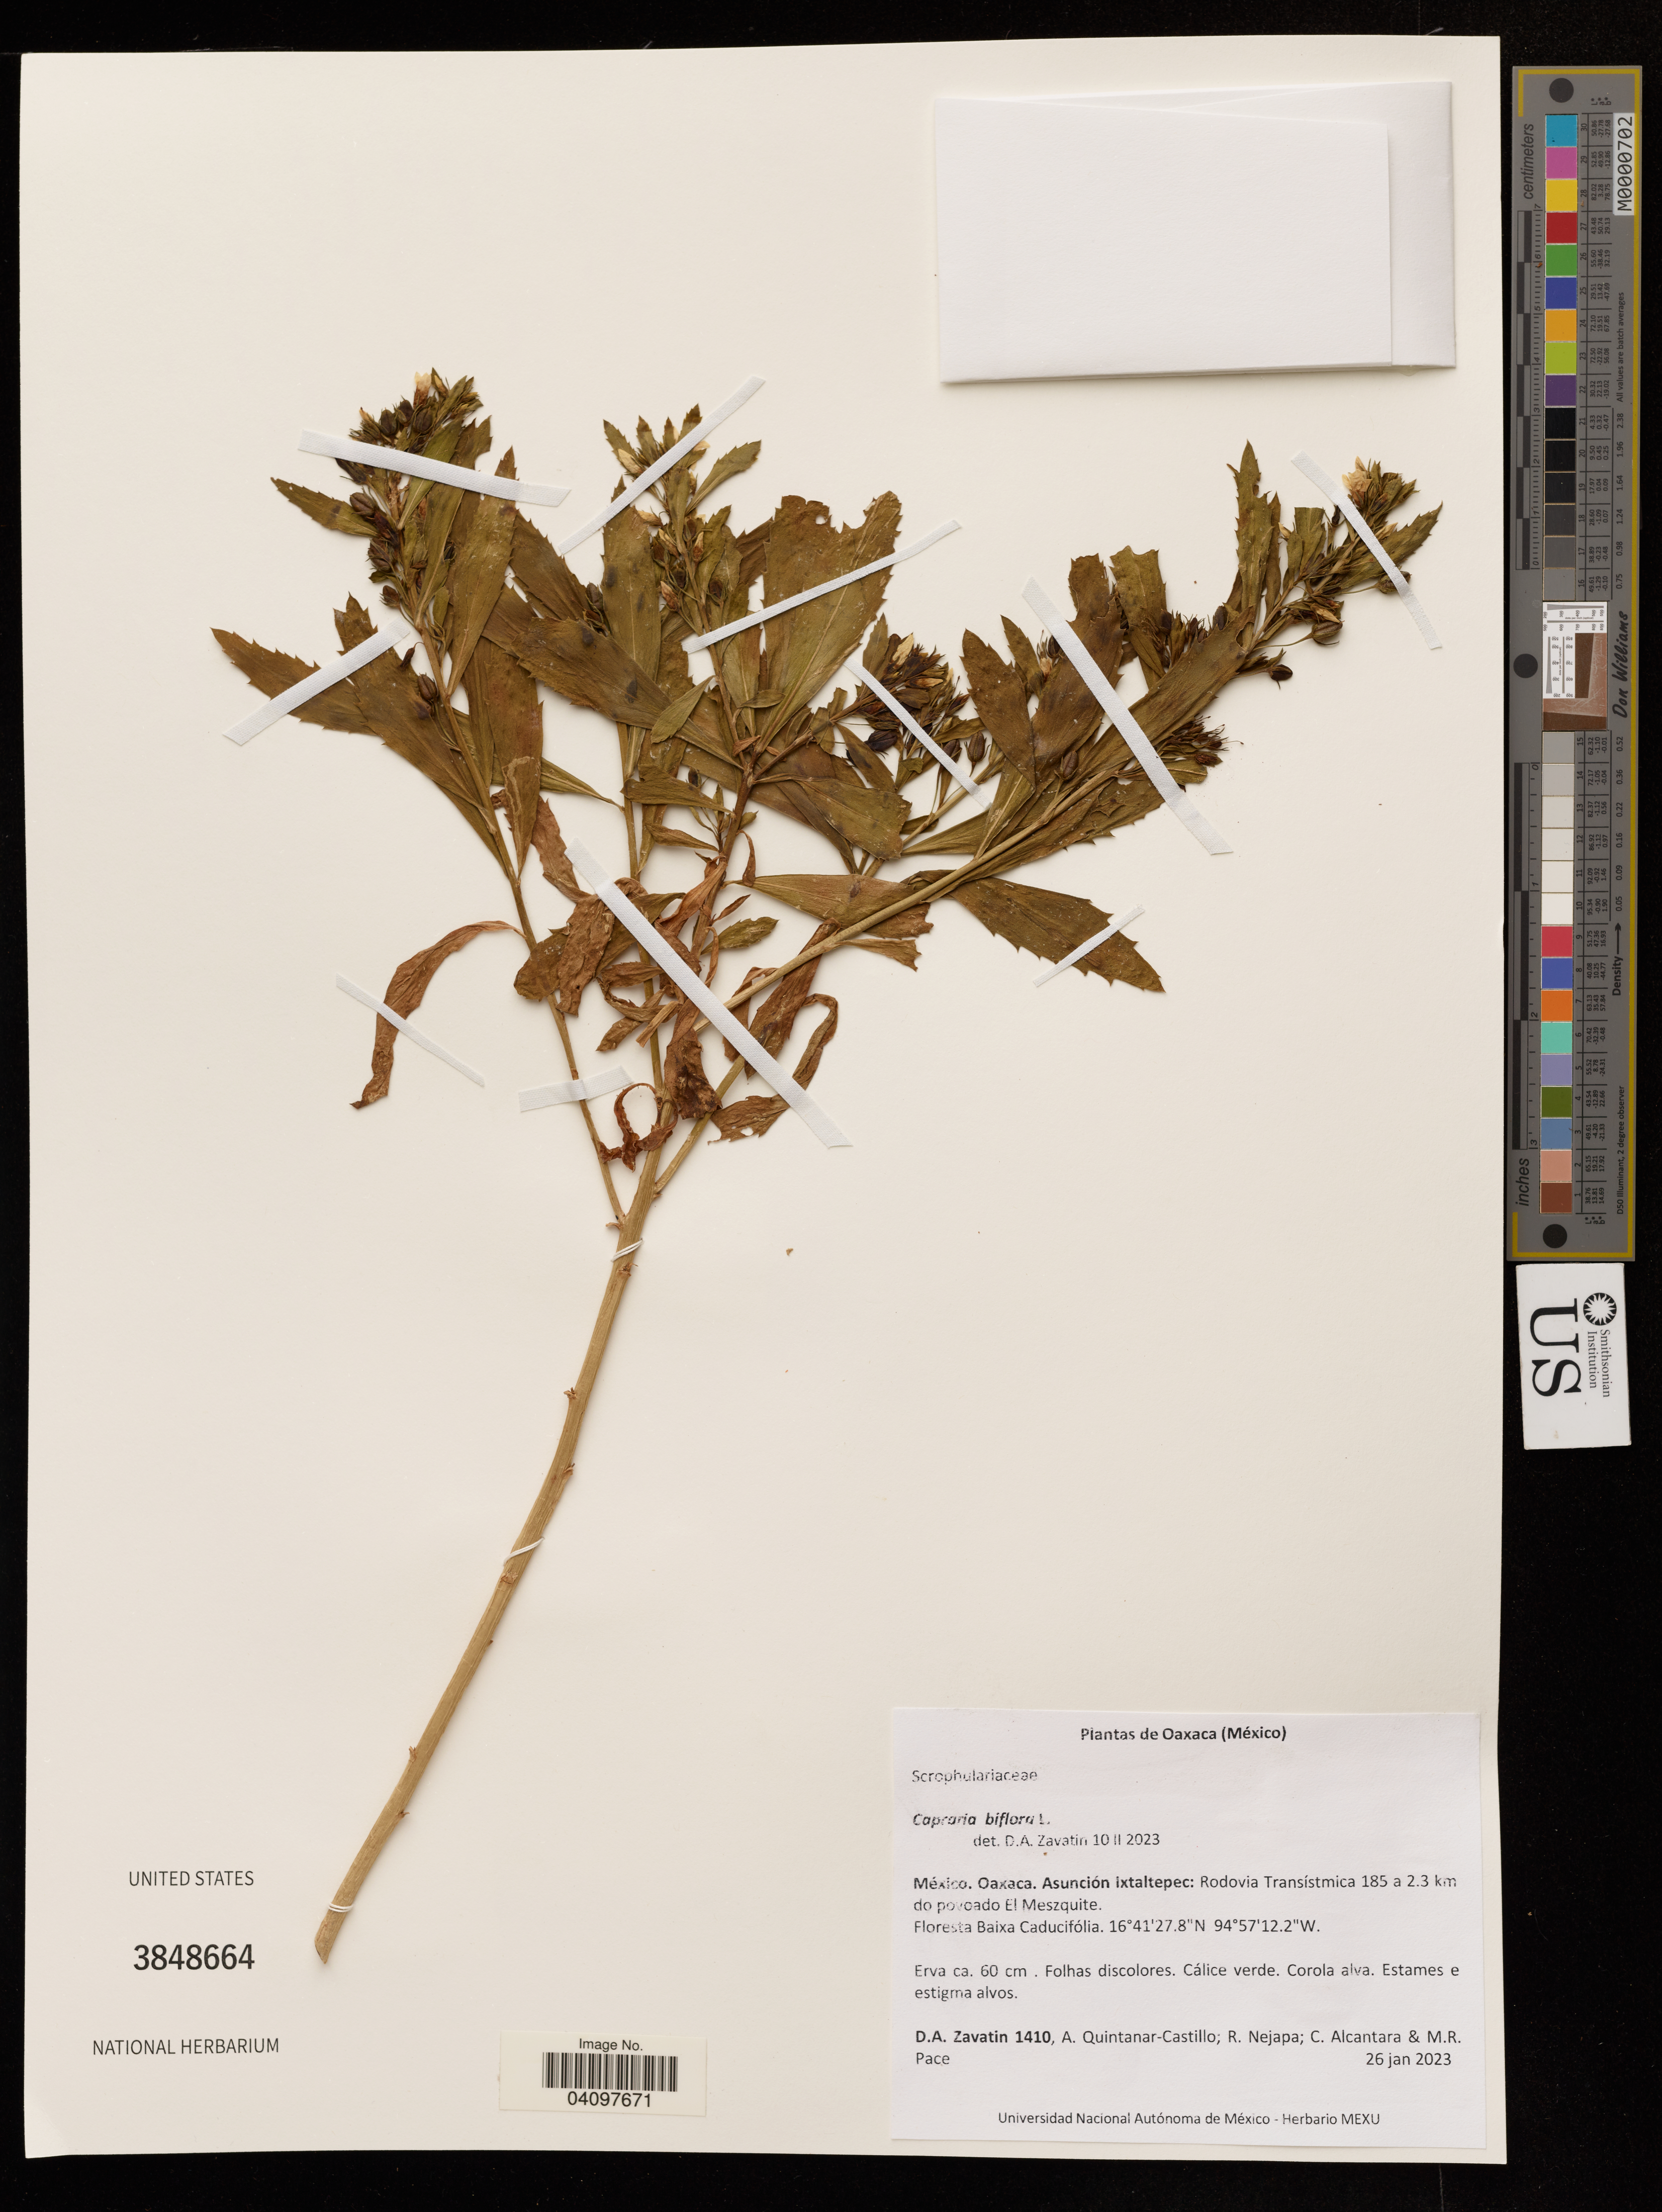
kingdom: Plantae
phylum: Tracheophyta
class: Magnoliopsida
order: Lamiales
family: Scrophulariaceae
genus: Capraria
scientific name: Capraria biflora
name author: L.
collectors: D. Zavatin, R. Nejapa & C. Alcantara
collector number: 1410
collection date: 2023-01-26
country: Mexico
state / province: Oaxaca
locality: México. Oaxaca. Asunción ixtaltepec: Rodovia Transístmica 185 a 2.3 km do povoado El Meszquite.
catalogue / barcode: US 3848664